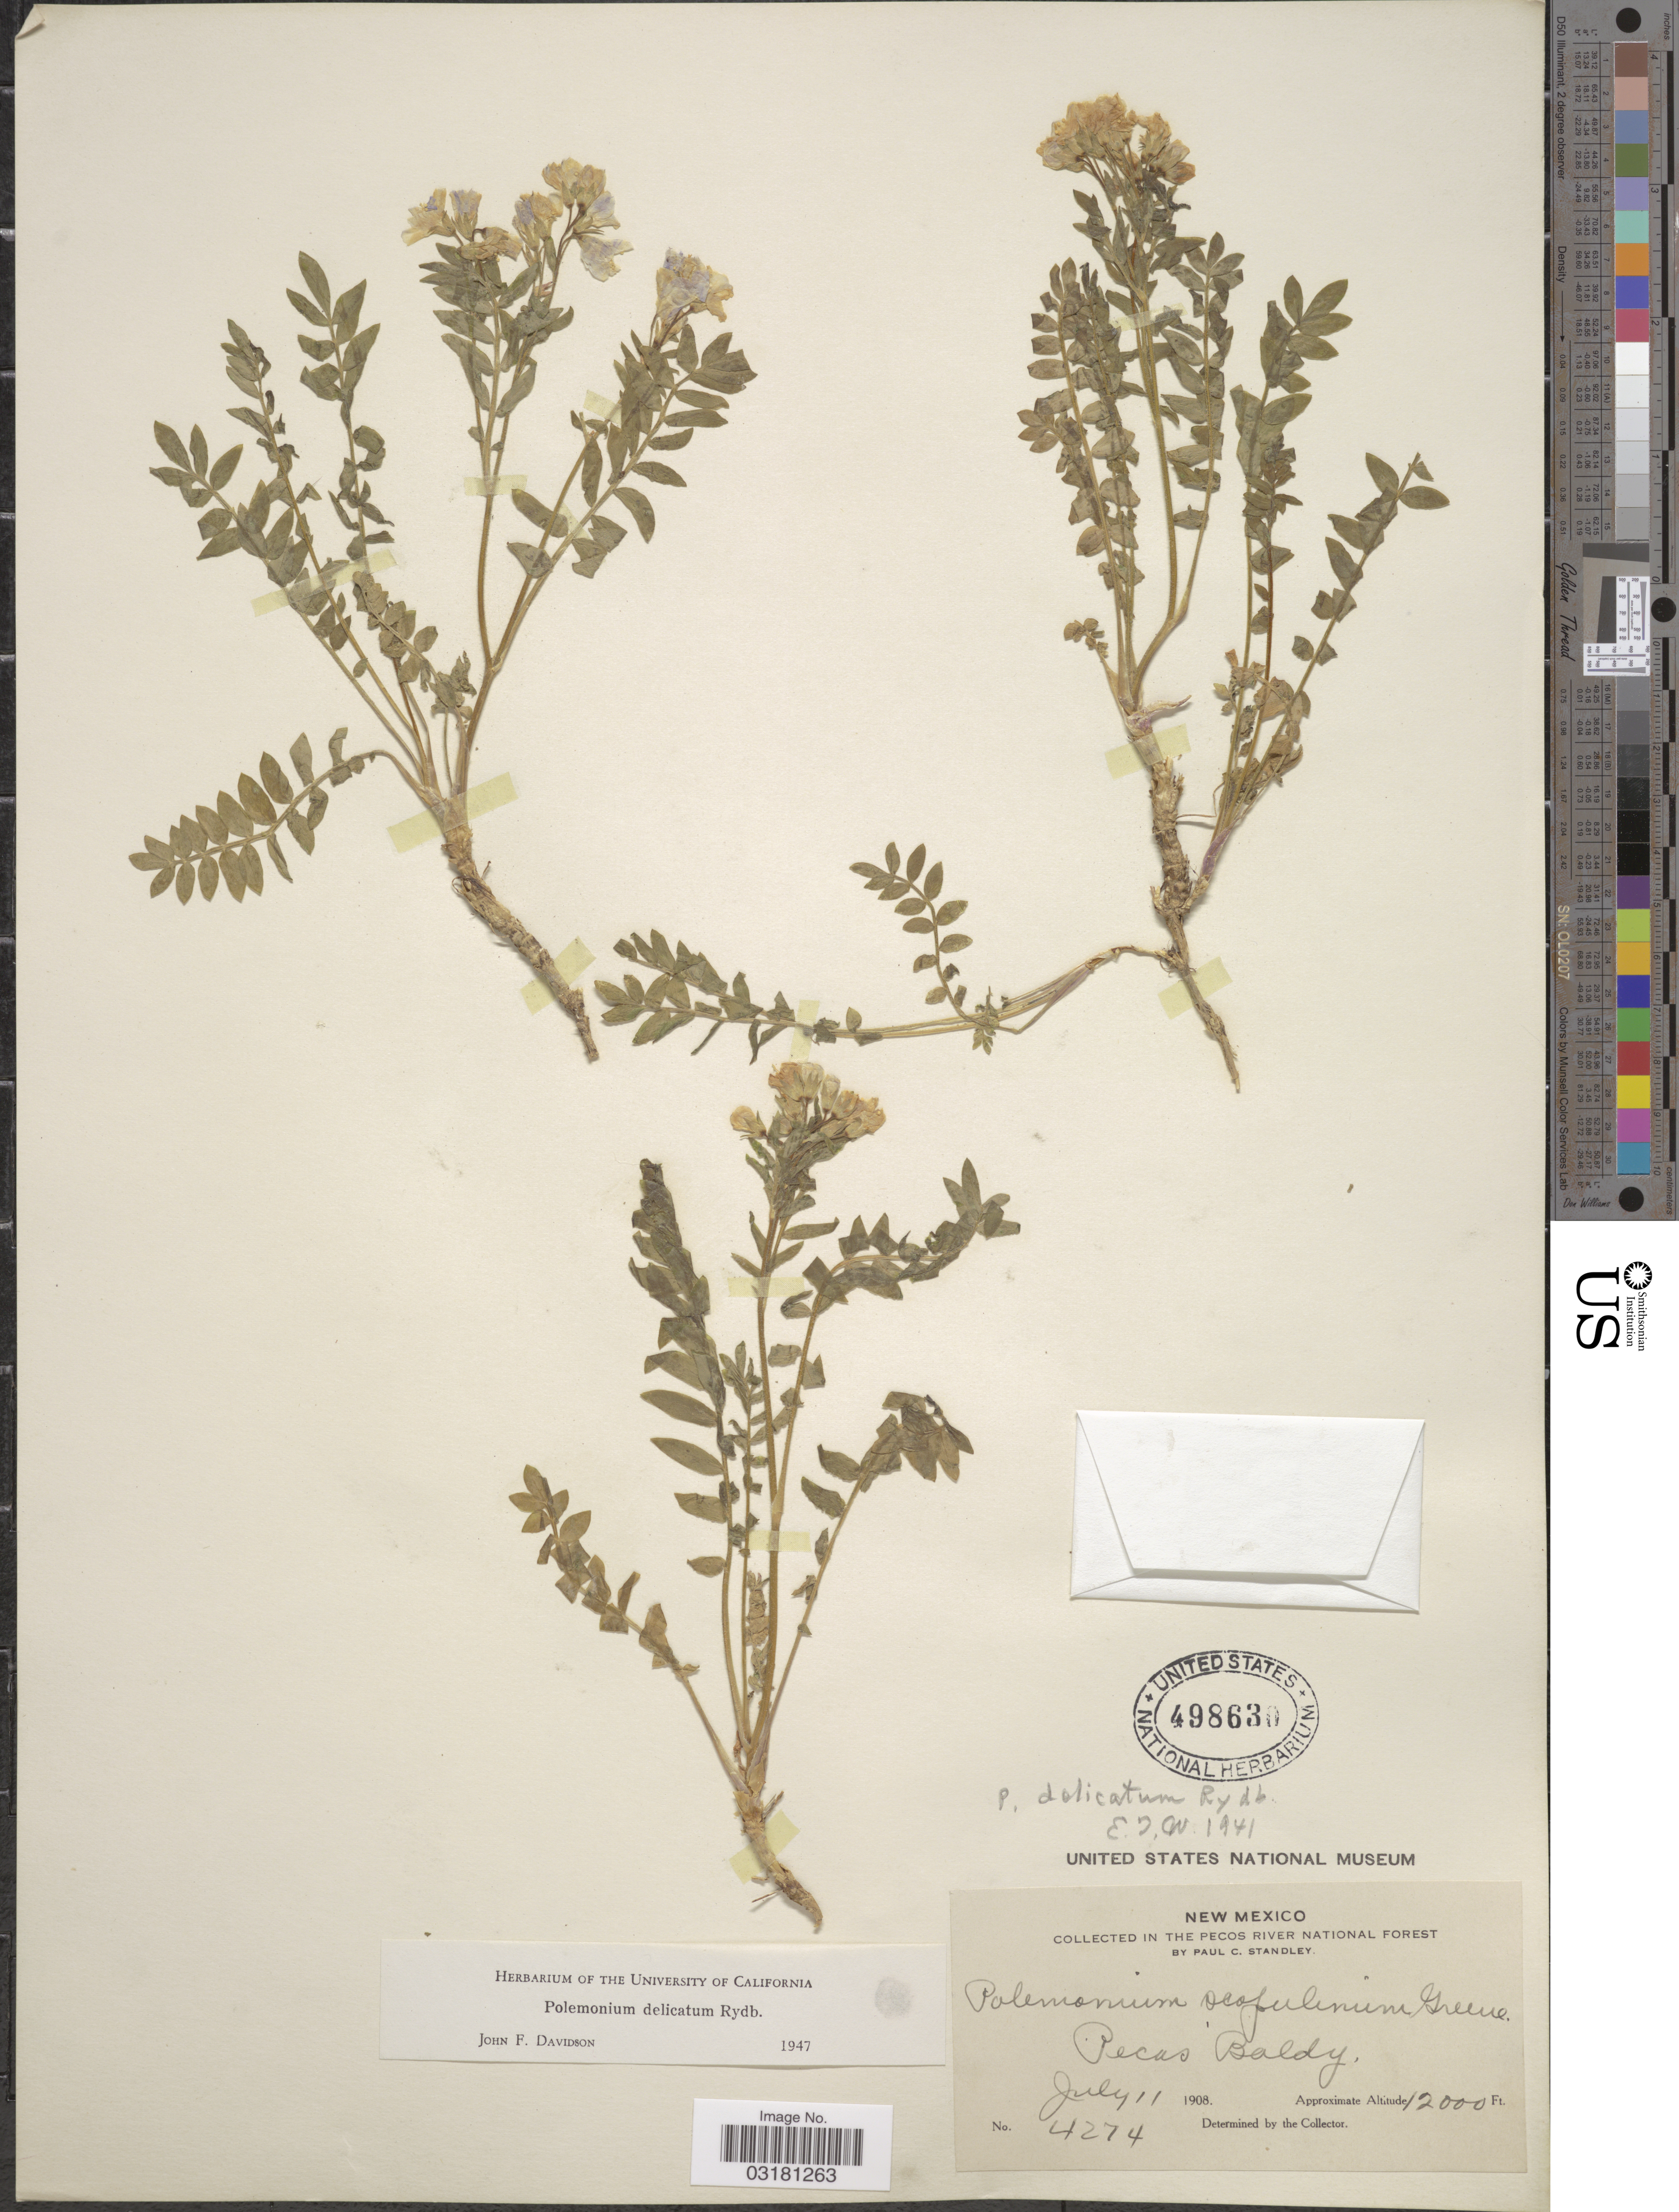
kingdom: Plantae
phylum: Tracheophyta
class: Magnoliopsida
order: Ericales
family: Polemoniaceae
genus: Polemonium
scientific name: Polemonium delicatum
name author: Rydb.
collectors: P. C. Standley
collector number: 4274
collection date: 1908-07-11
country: United States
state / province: New Mexico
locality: The Pecos River National Forest. Pecos Baldy.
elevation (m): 3658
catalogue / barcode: US 498630